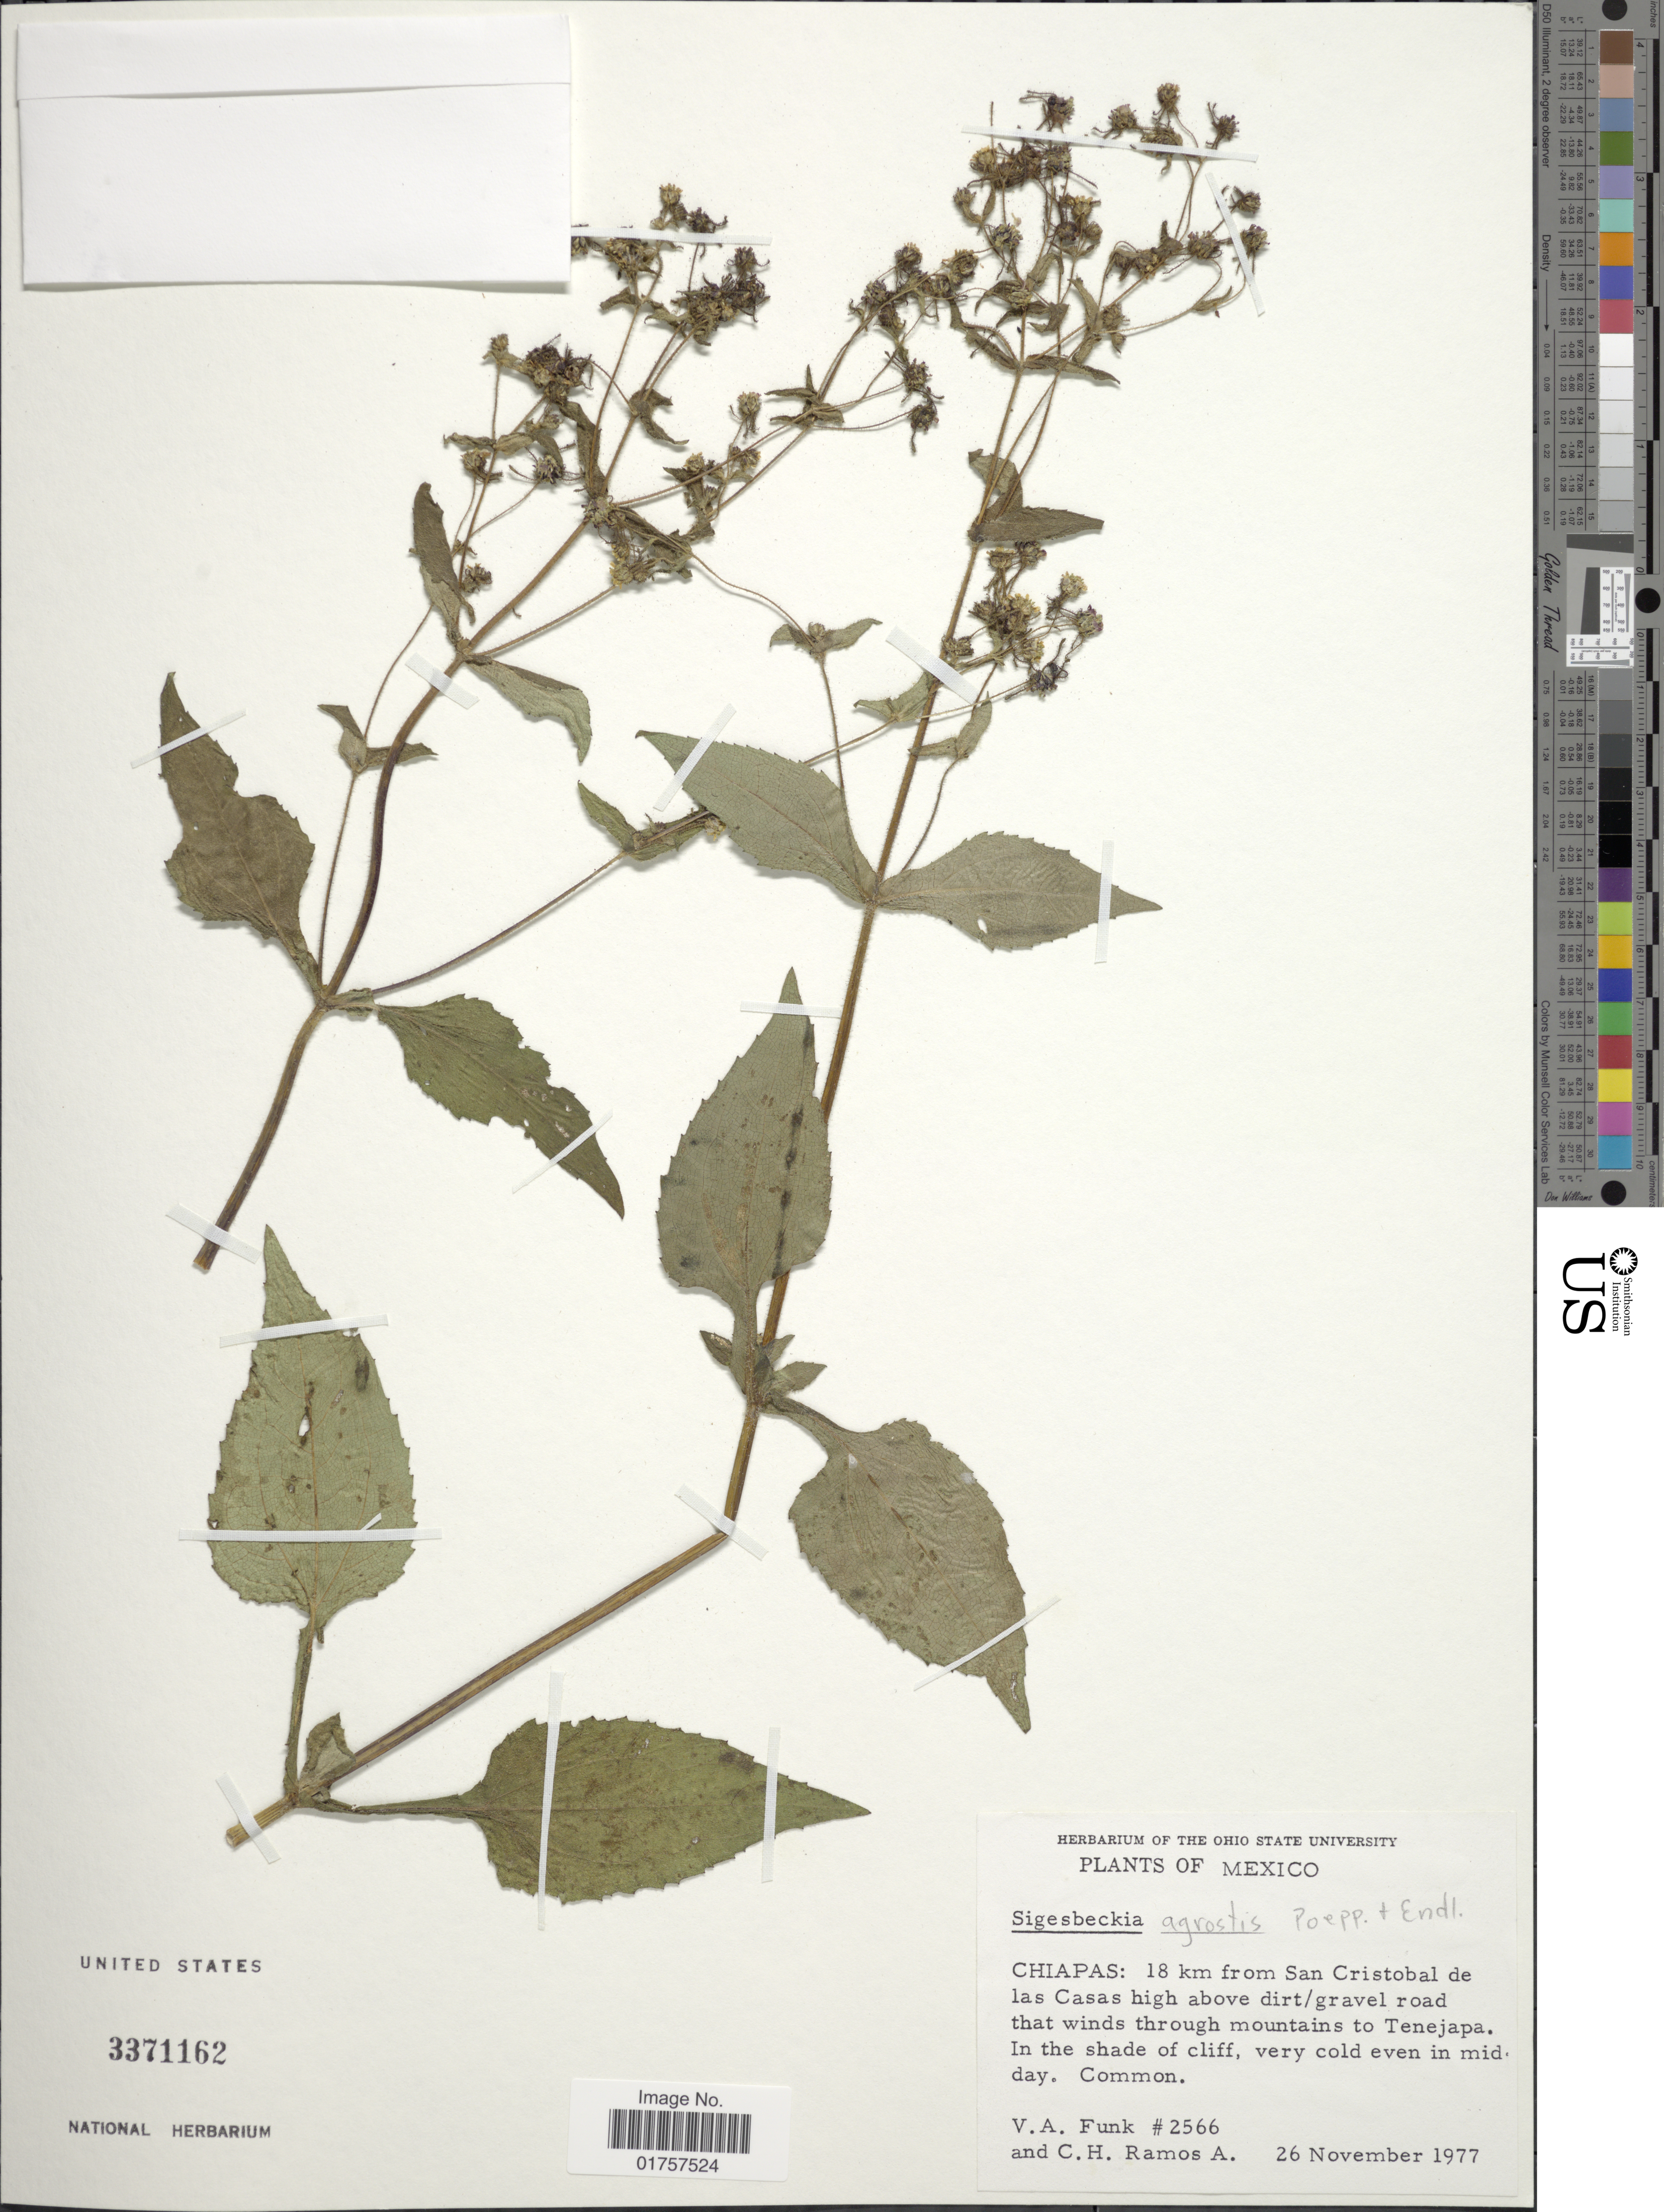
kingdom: Plantae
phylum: Tracheophyta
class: Magnoliopsida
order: Asterales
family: Asteraceae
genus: Sigesbeckia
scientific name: Sigesbeckia agrestis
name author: Poepp.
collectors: V. Funk & C. H. Ramos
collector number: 2566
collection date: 1977-11-26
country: Mexico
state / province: Chiapas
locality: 16 km from San Cristobal de las Casas high above dirt/gravel road that winds through mountains to Tenejapa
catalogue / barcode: US 3371162